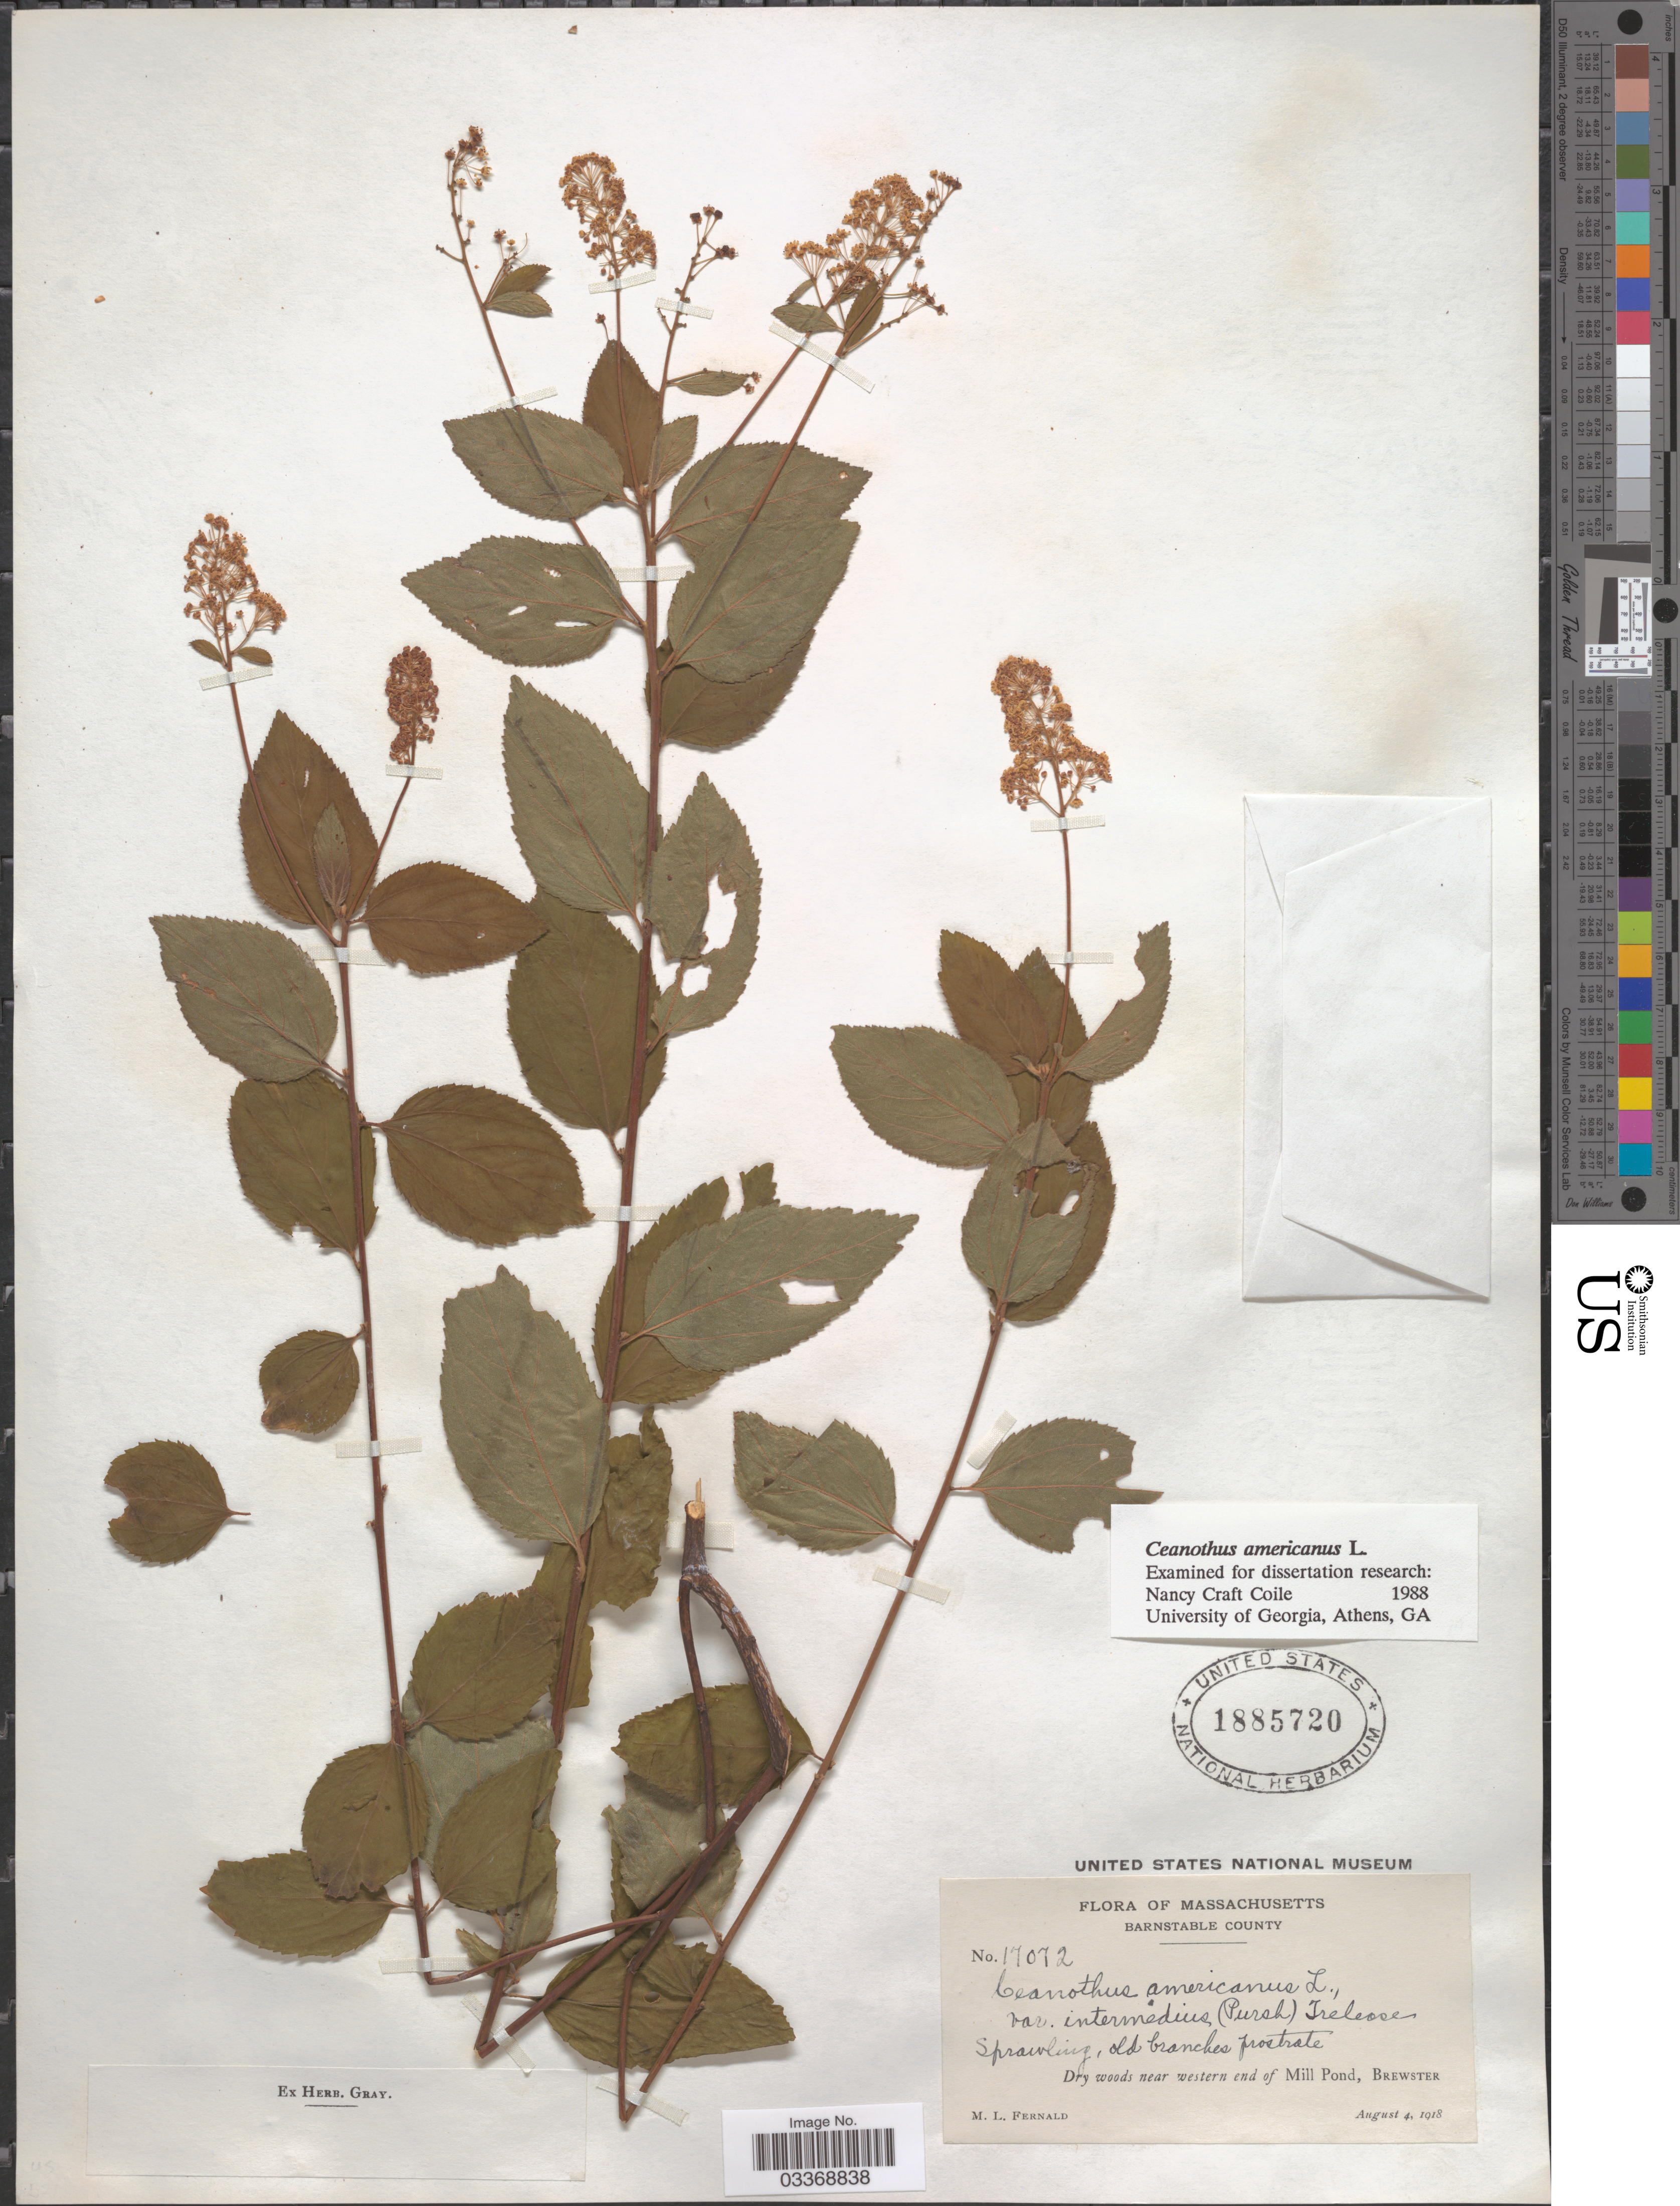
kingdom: Plantae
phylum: Tracheophyta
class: Magnoliopsida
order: Rosales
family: Rhamnaceae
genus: Ceanothus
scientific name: Ceanothus americanus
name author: L.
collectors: M. L. Fernald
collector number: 17072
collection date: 1918-08-04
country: United States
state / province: Massachusetts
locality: Barnstable County. Near western end of Mill Pond, Brewster.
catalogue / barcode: US 1885720